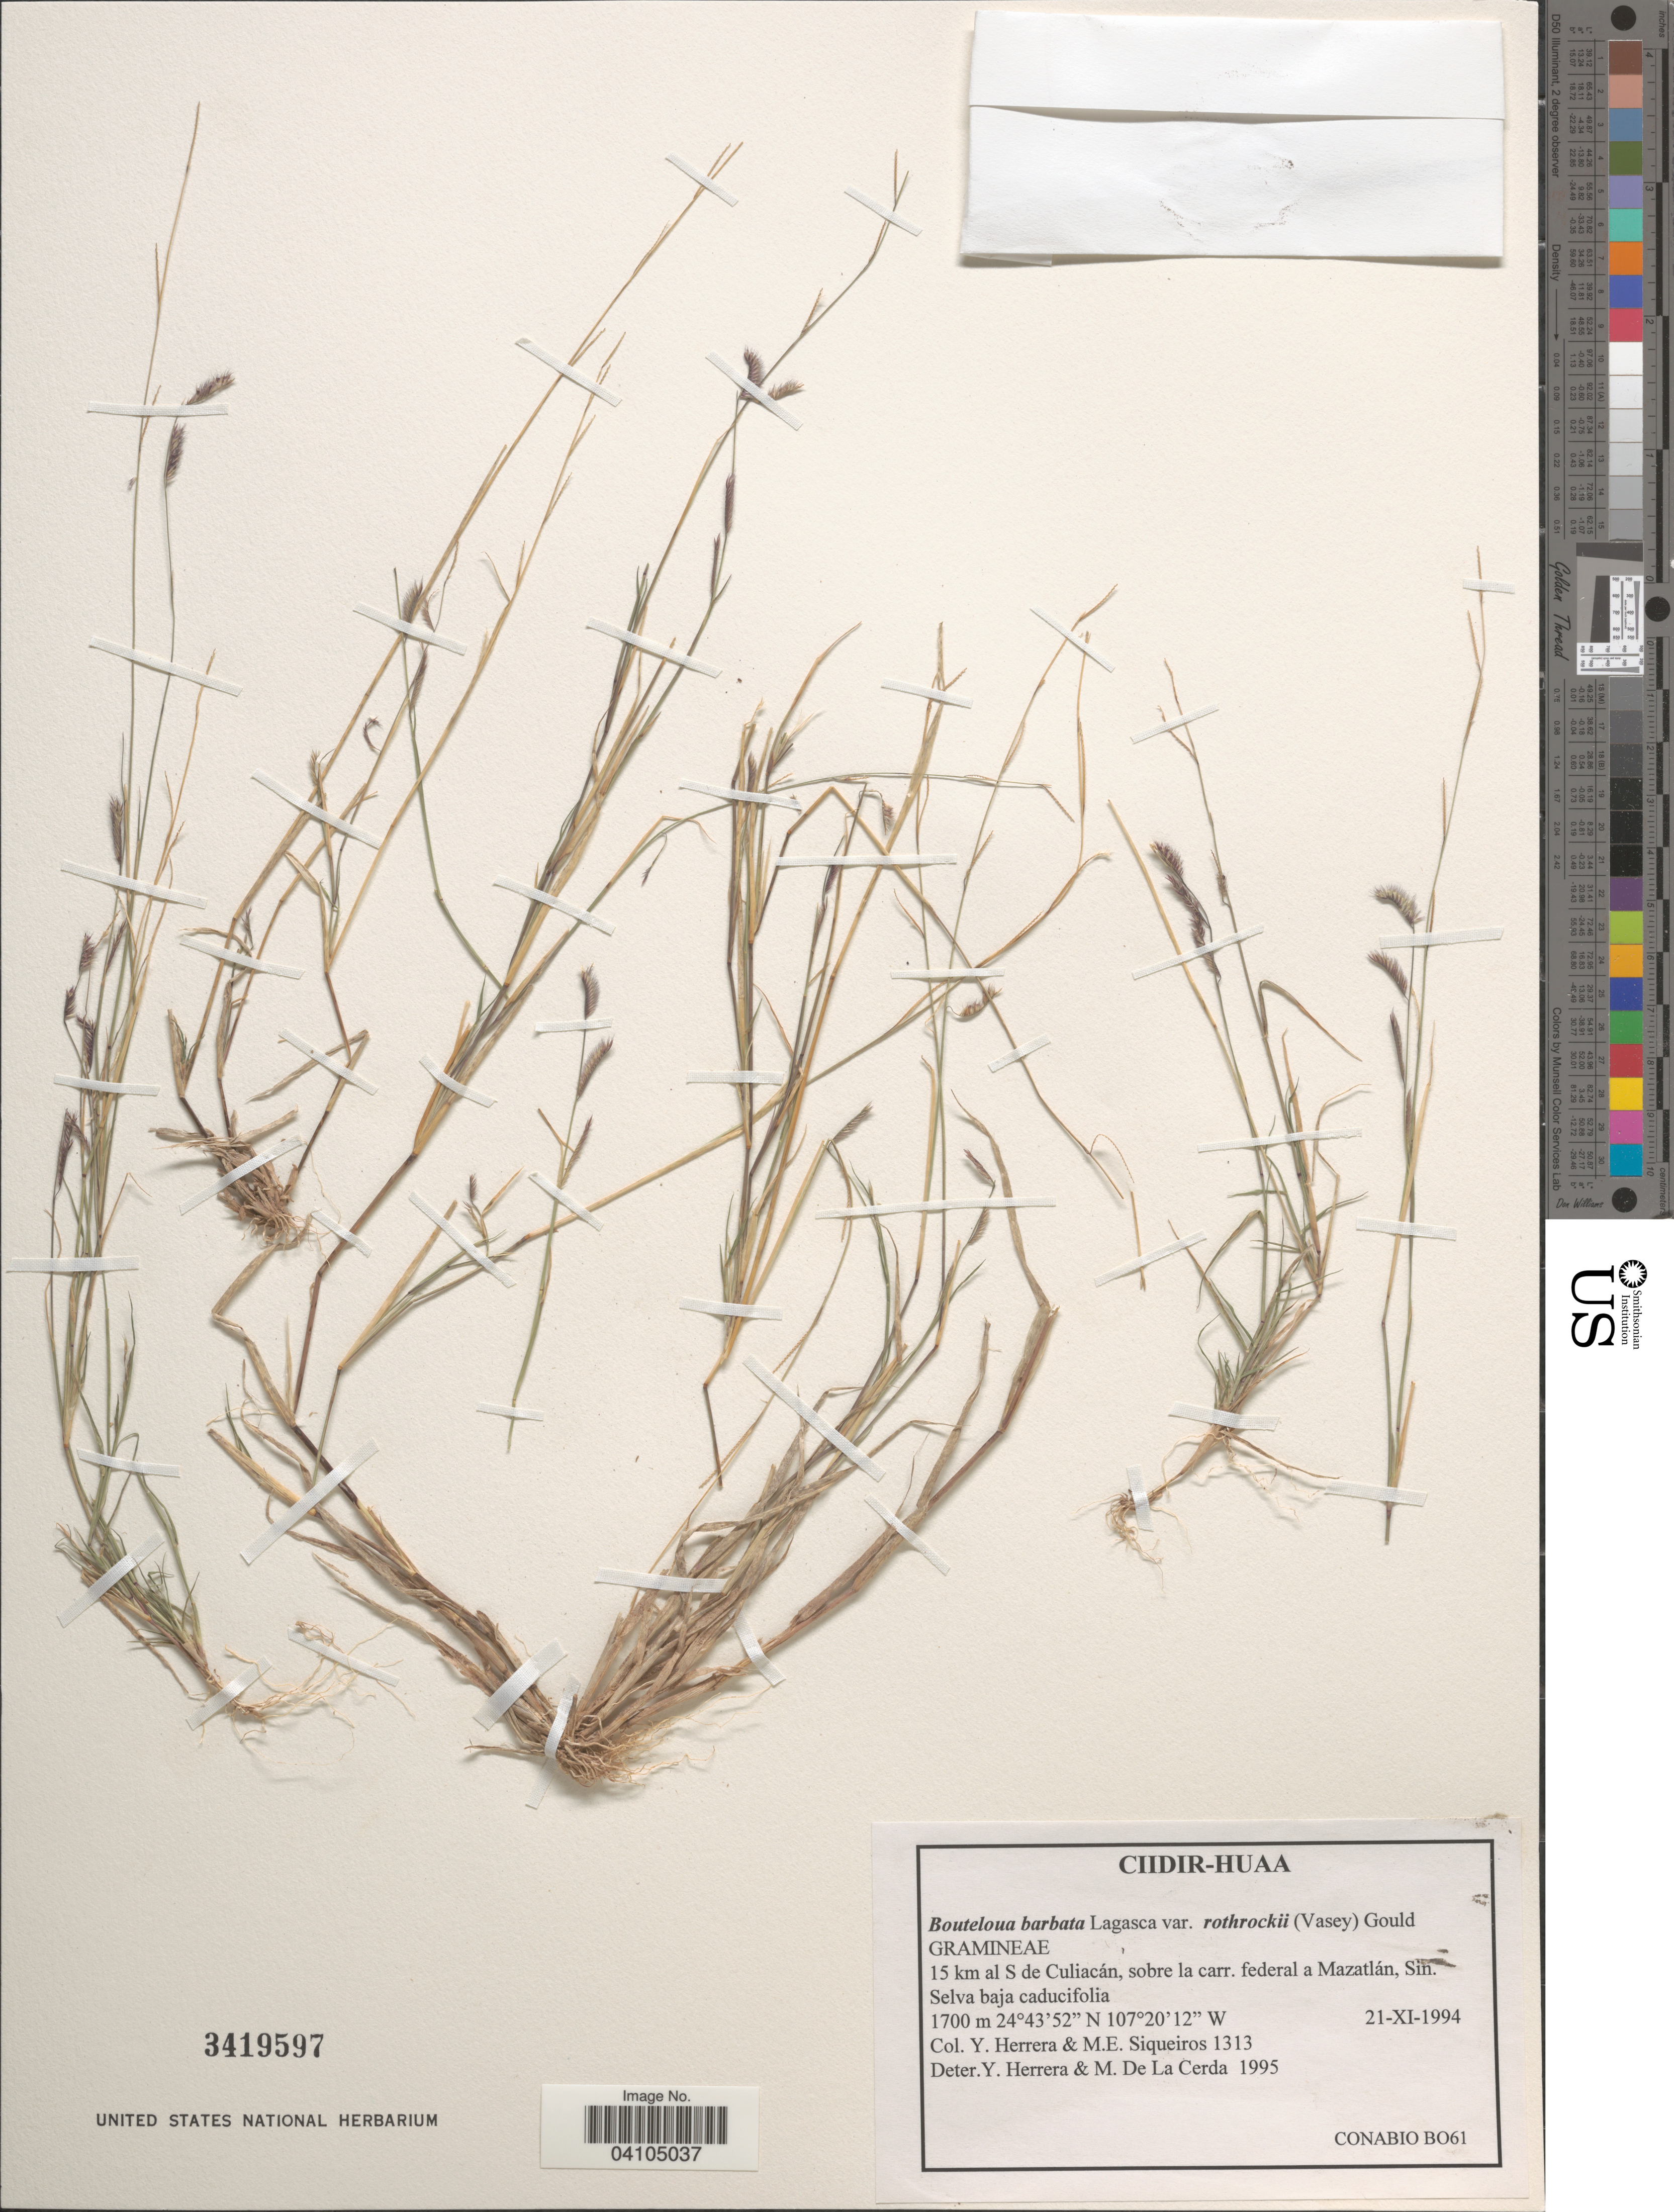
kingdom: Plantae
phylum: Tracheophyta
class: Liliopsida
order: Poales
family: Poaceae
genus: Bouteloua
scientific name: Bouteloua barbata var. rothrockii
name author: (Vasey) Gould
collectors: Y. Herrera Arrieta & M. Siqueiros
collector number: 1313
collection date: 1994-11-21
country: Mexico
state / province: Sinaloa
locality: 15 km al S de Culiacán, sobre la carr. federal a Mazatlán.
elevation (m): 1700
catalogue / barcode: US 3419597